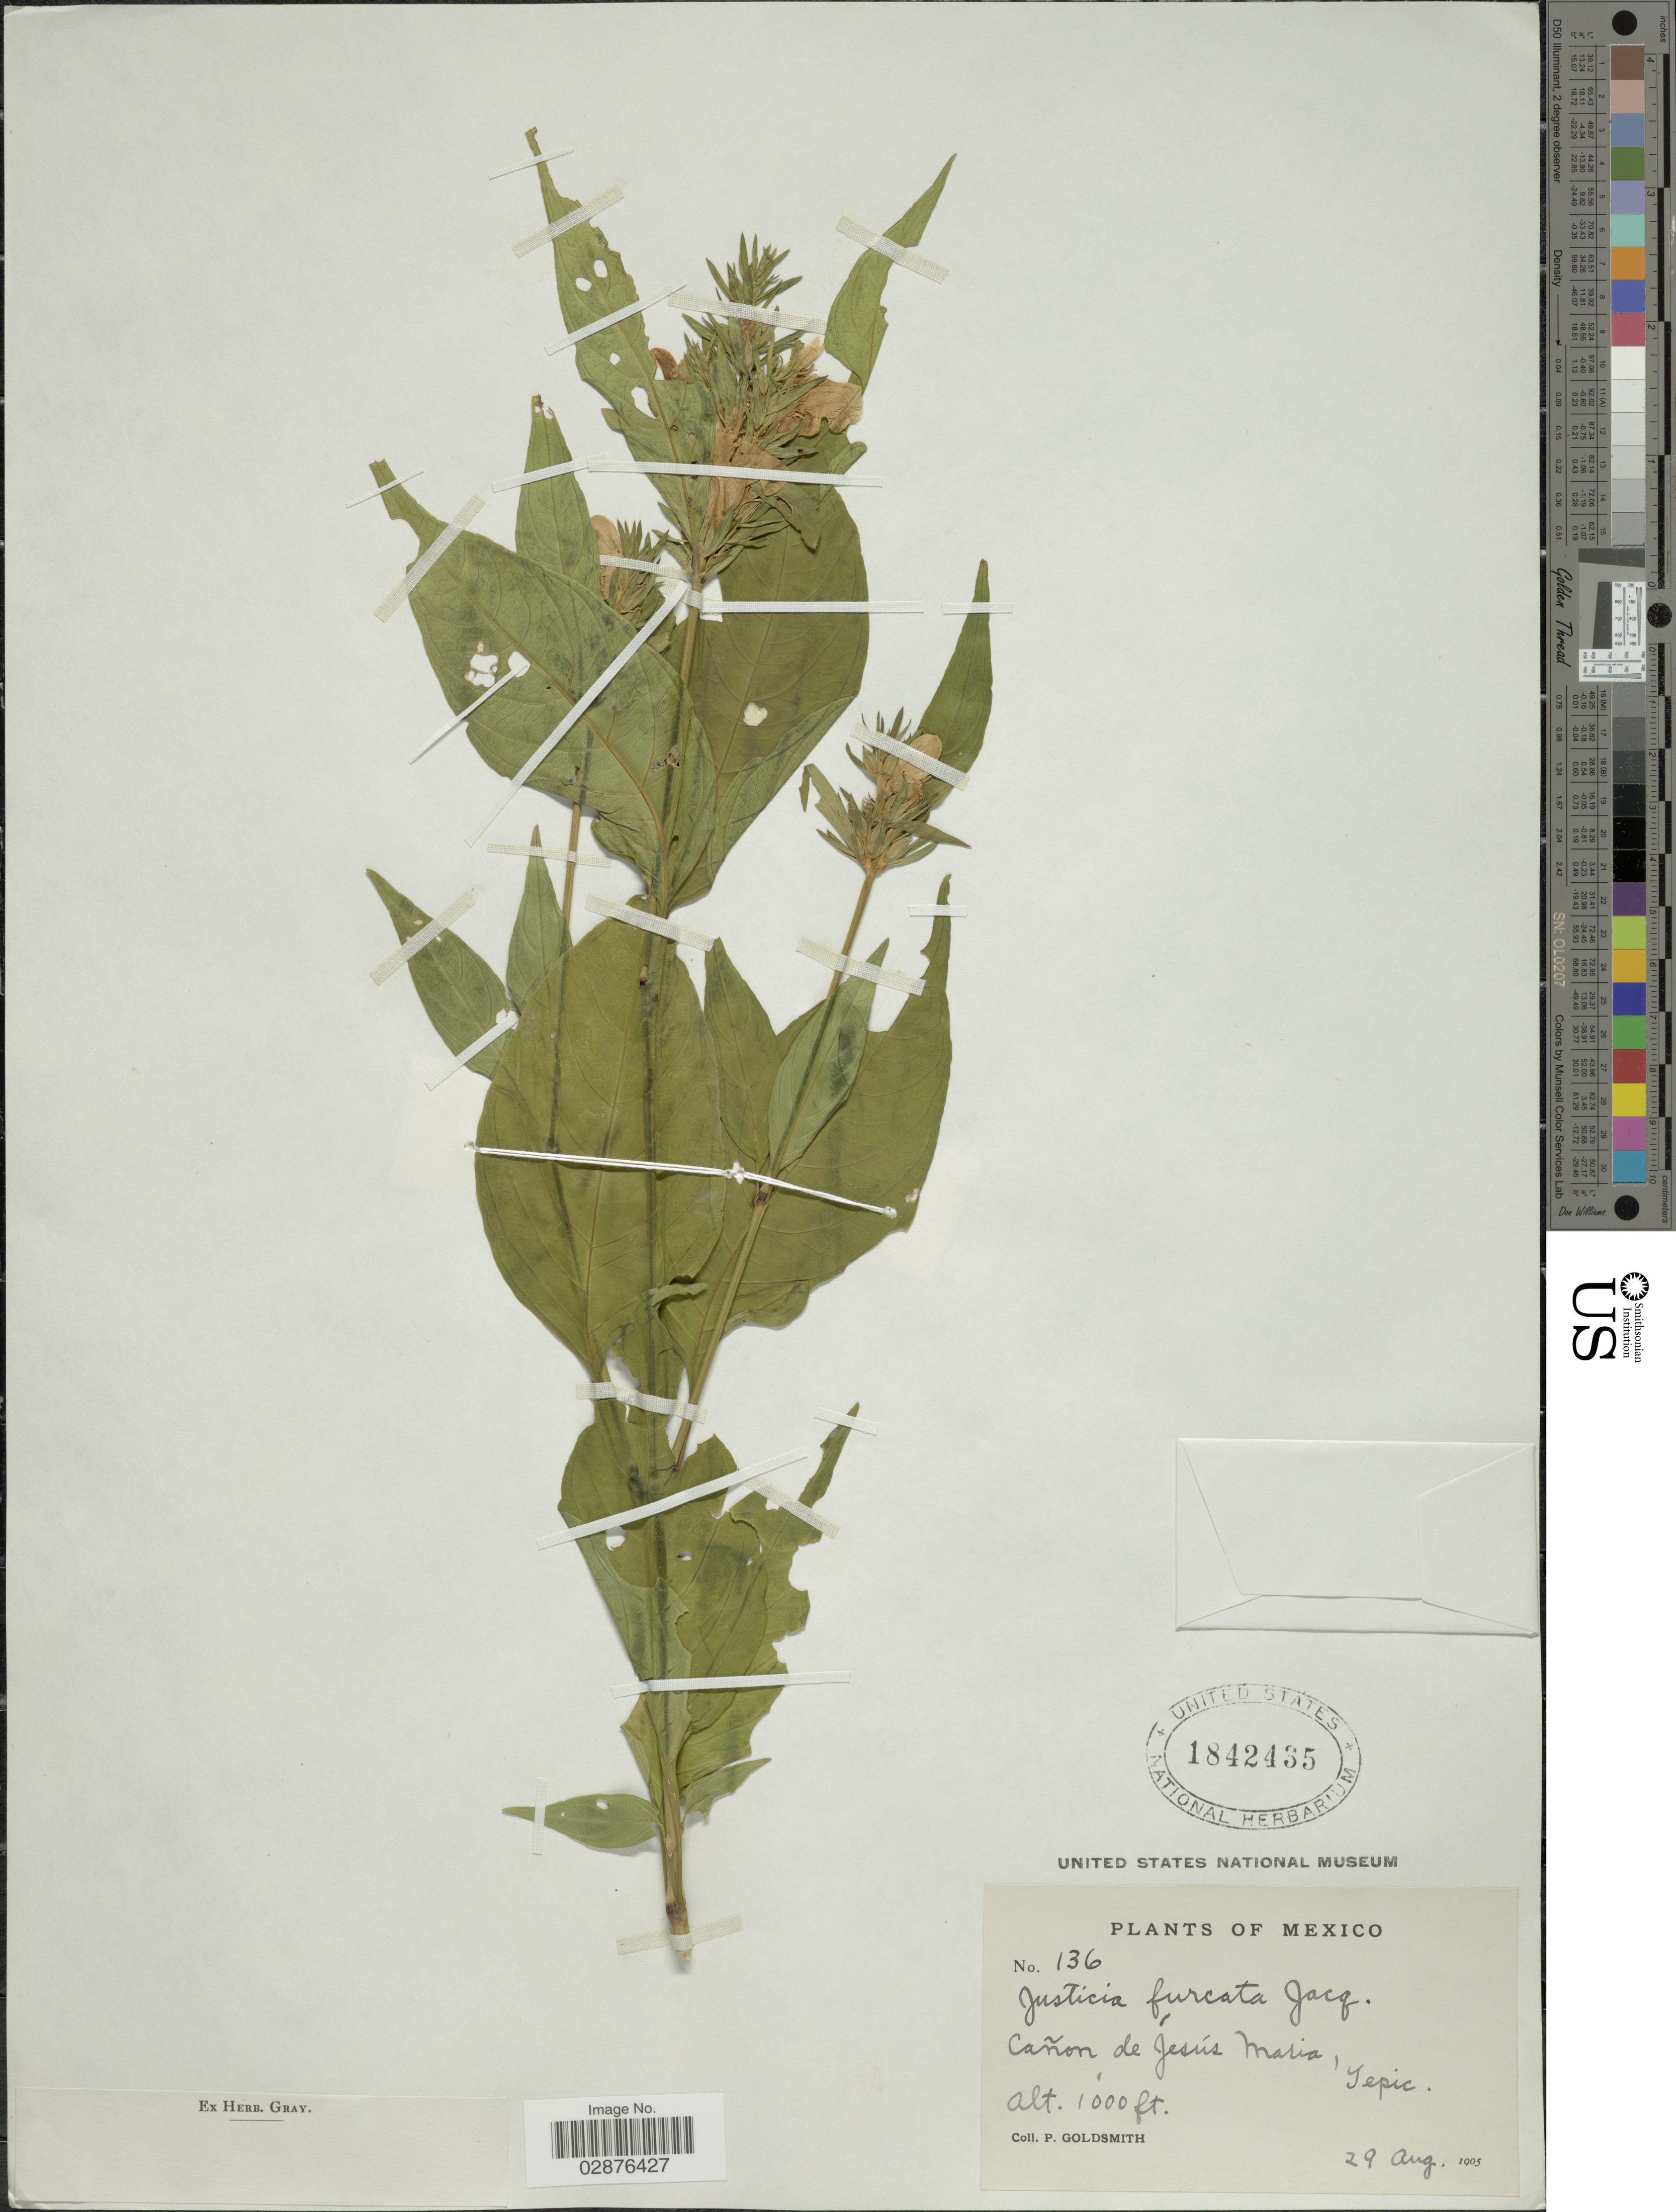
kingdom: Plantae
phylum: Tracheophyta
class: Magnoliopsida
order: Lamiales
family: Acanthaceae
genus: Justicia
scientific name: Justicia furcata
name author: Lam.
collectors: P. Goldsmith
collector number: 136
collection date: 1905-08-29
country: Mexico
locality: Cañon de Jesús Maria, Tepic.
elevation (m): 305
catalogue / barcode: US 1842435